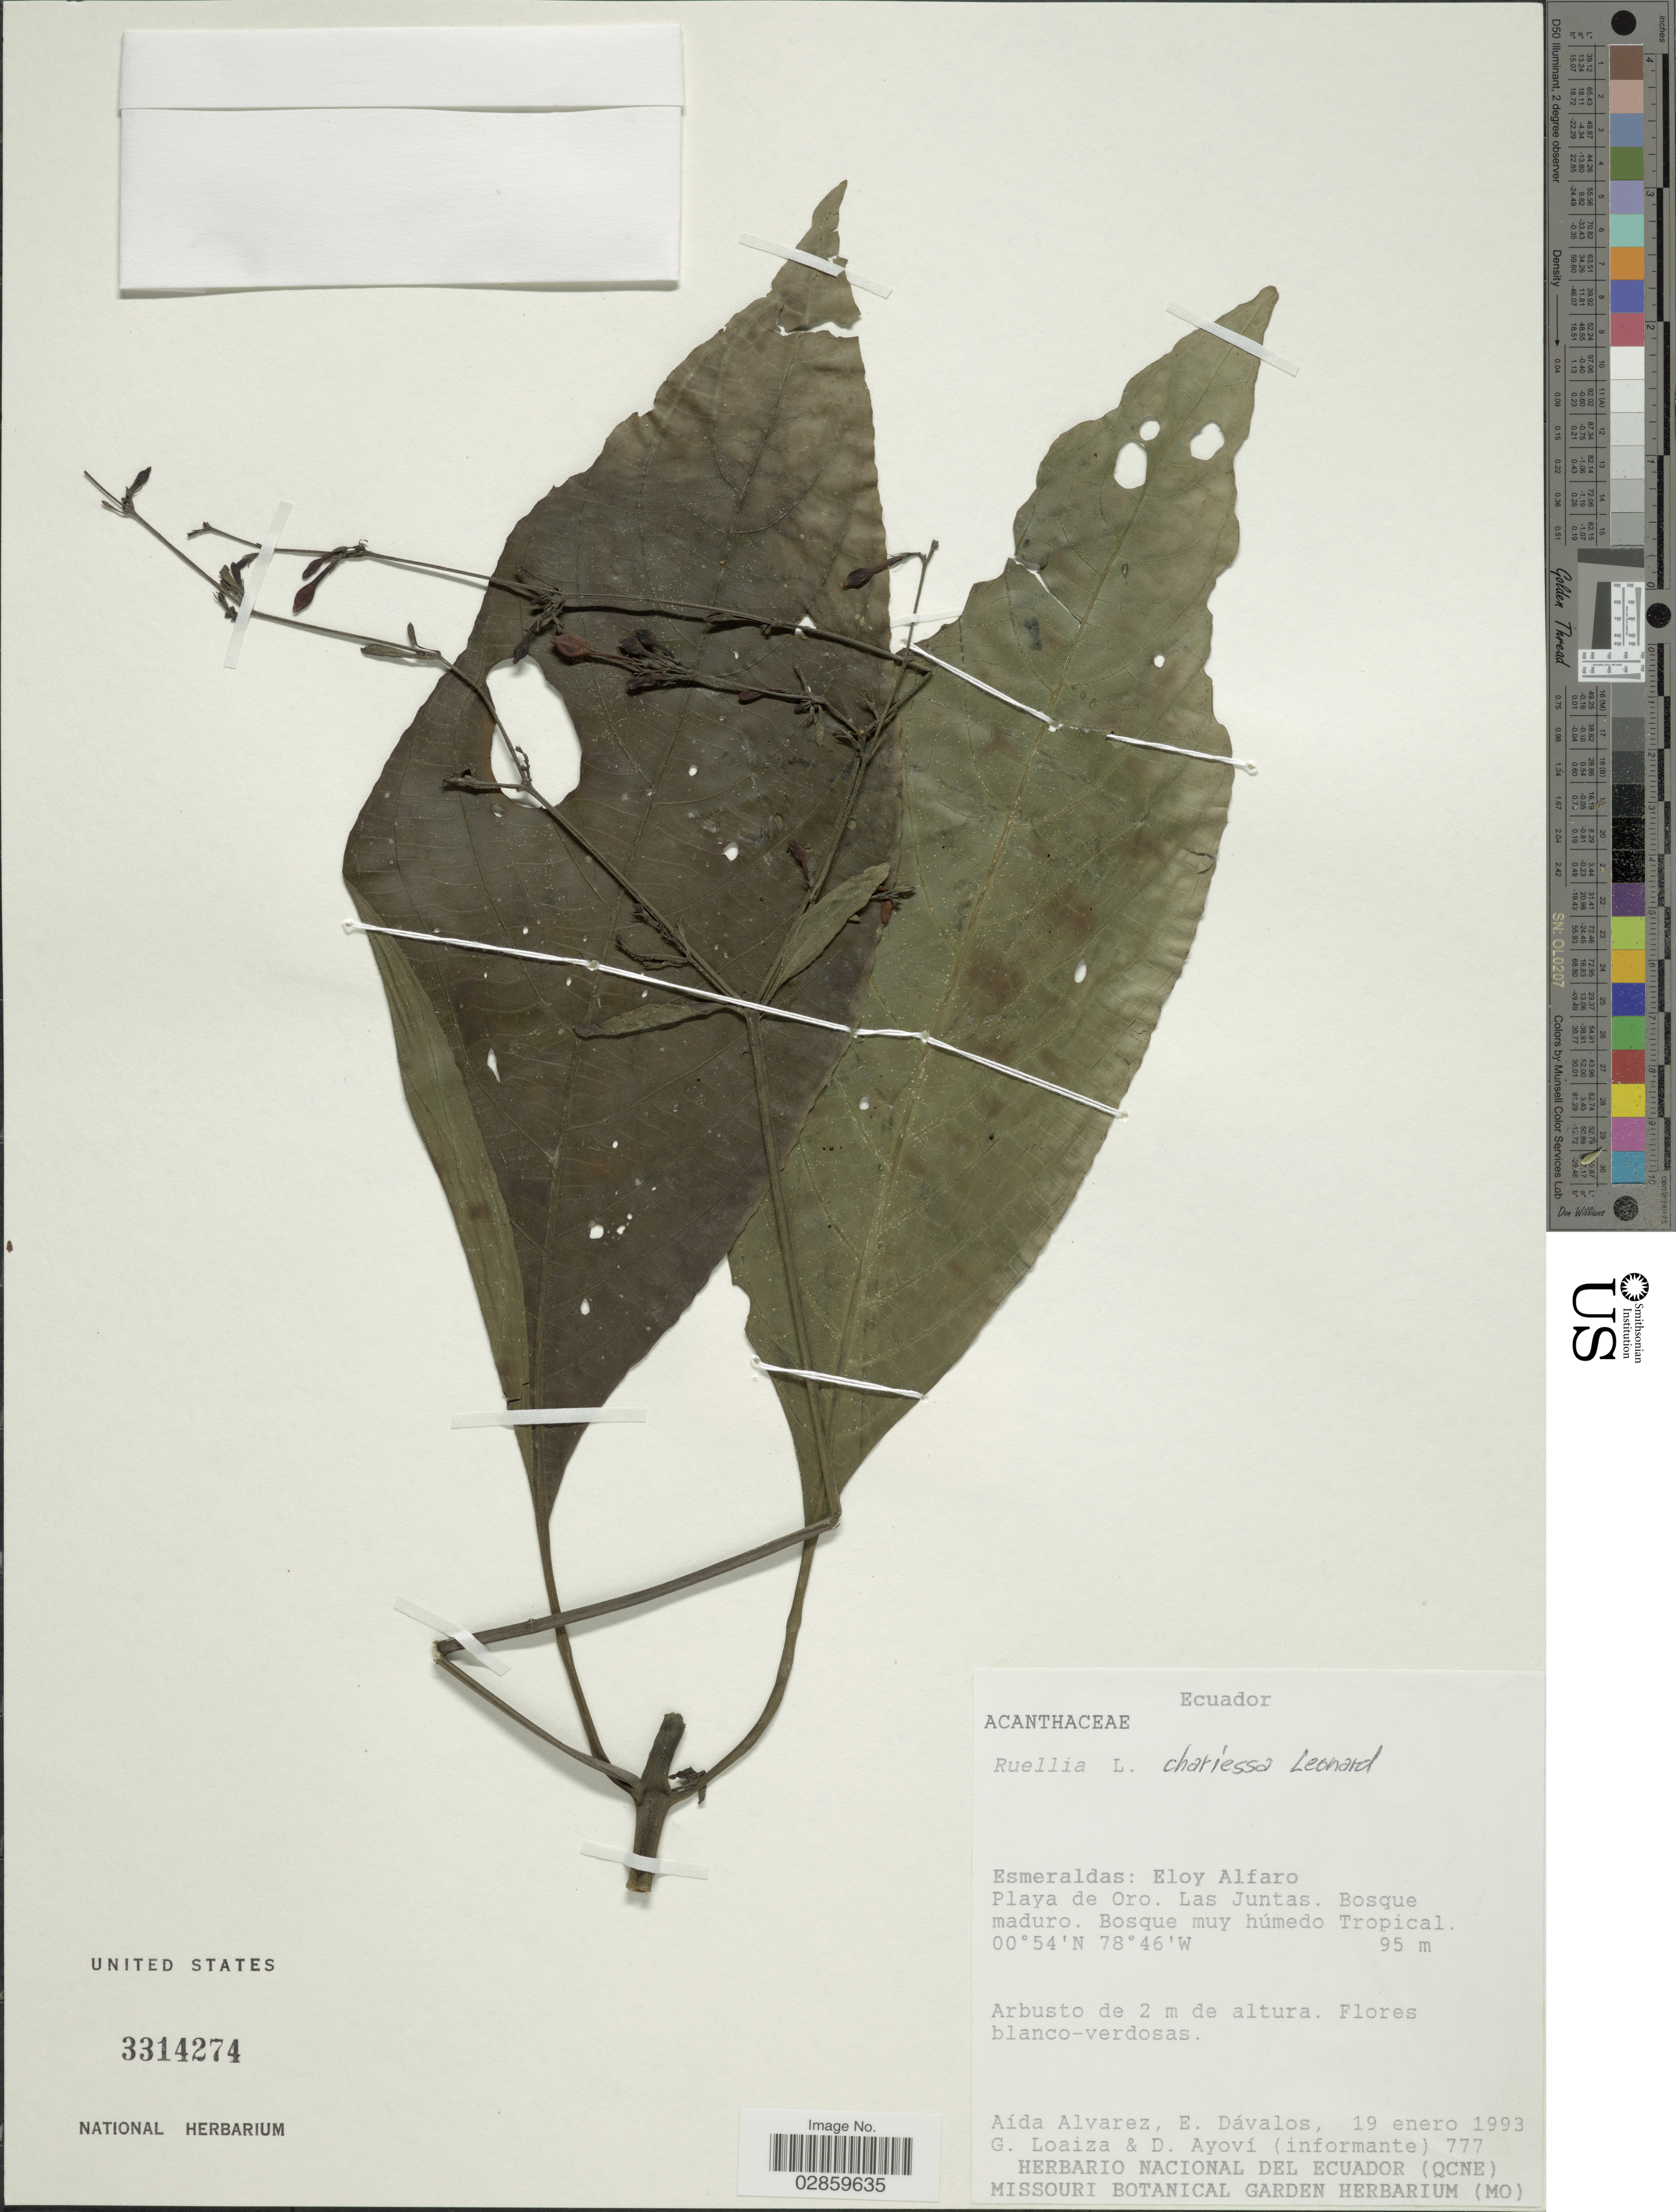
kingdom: Plantae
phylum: Tracheophyta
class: Magnoliopsida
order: Lamiales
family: Acanthaceae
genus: Ruellia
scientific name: Ruellia chariessa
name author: Leonard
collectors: A. Alvarez, E. Dávalos, G. Loaiza & D. Ayoví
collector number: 777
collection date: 1993-01-19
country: Ecuador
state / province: Esmeraldas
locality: Eloy Alfaro. Playa de Oro. Las Juntas.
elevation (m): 95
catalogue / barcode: US 3314274